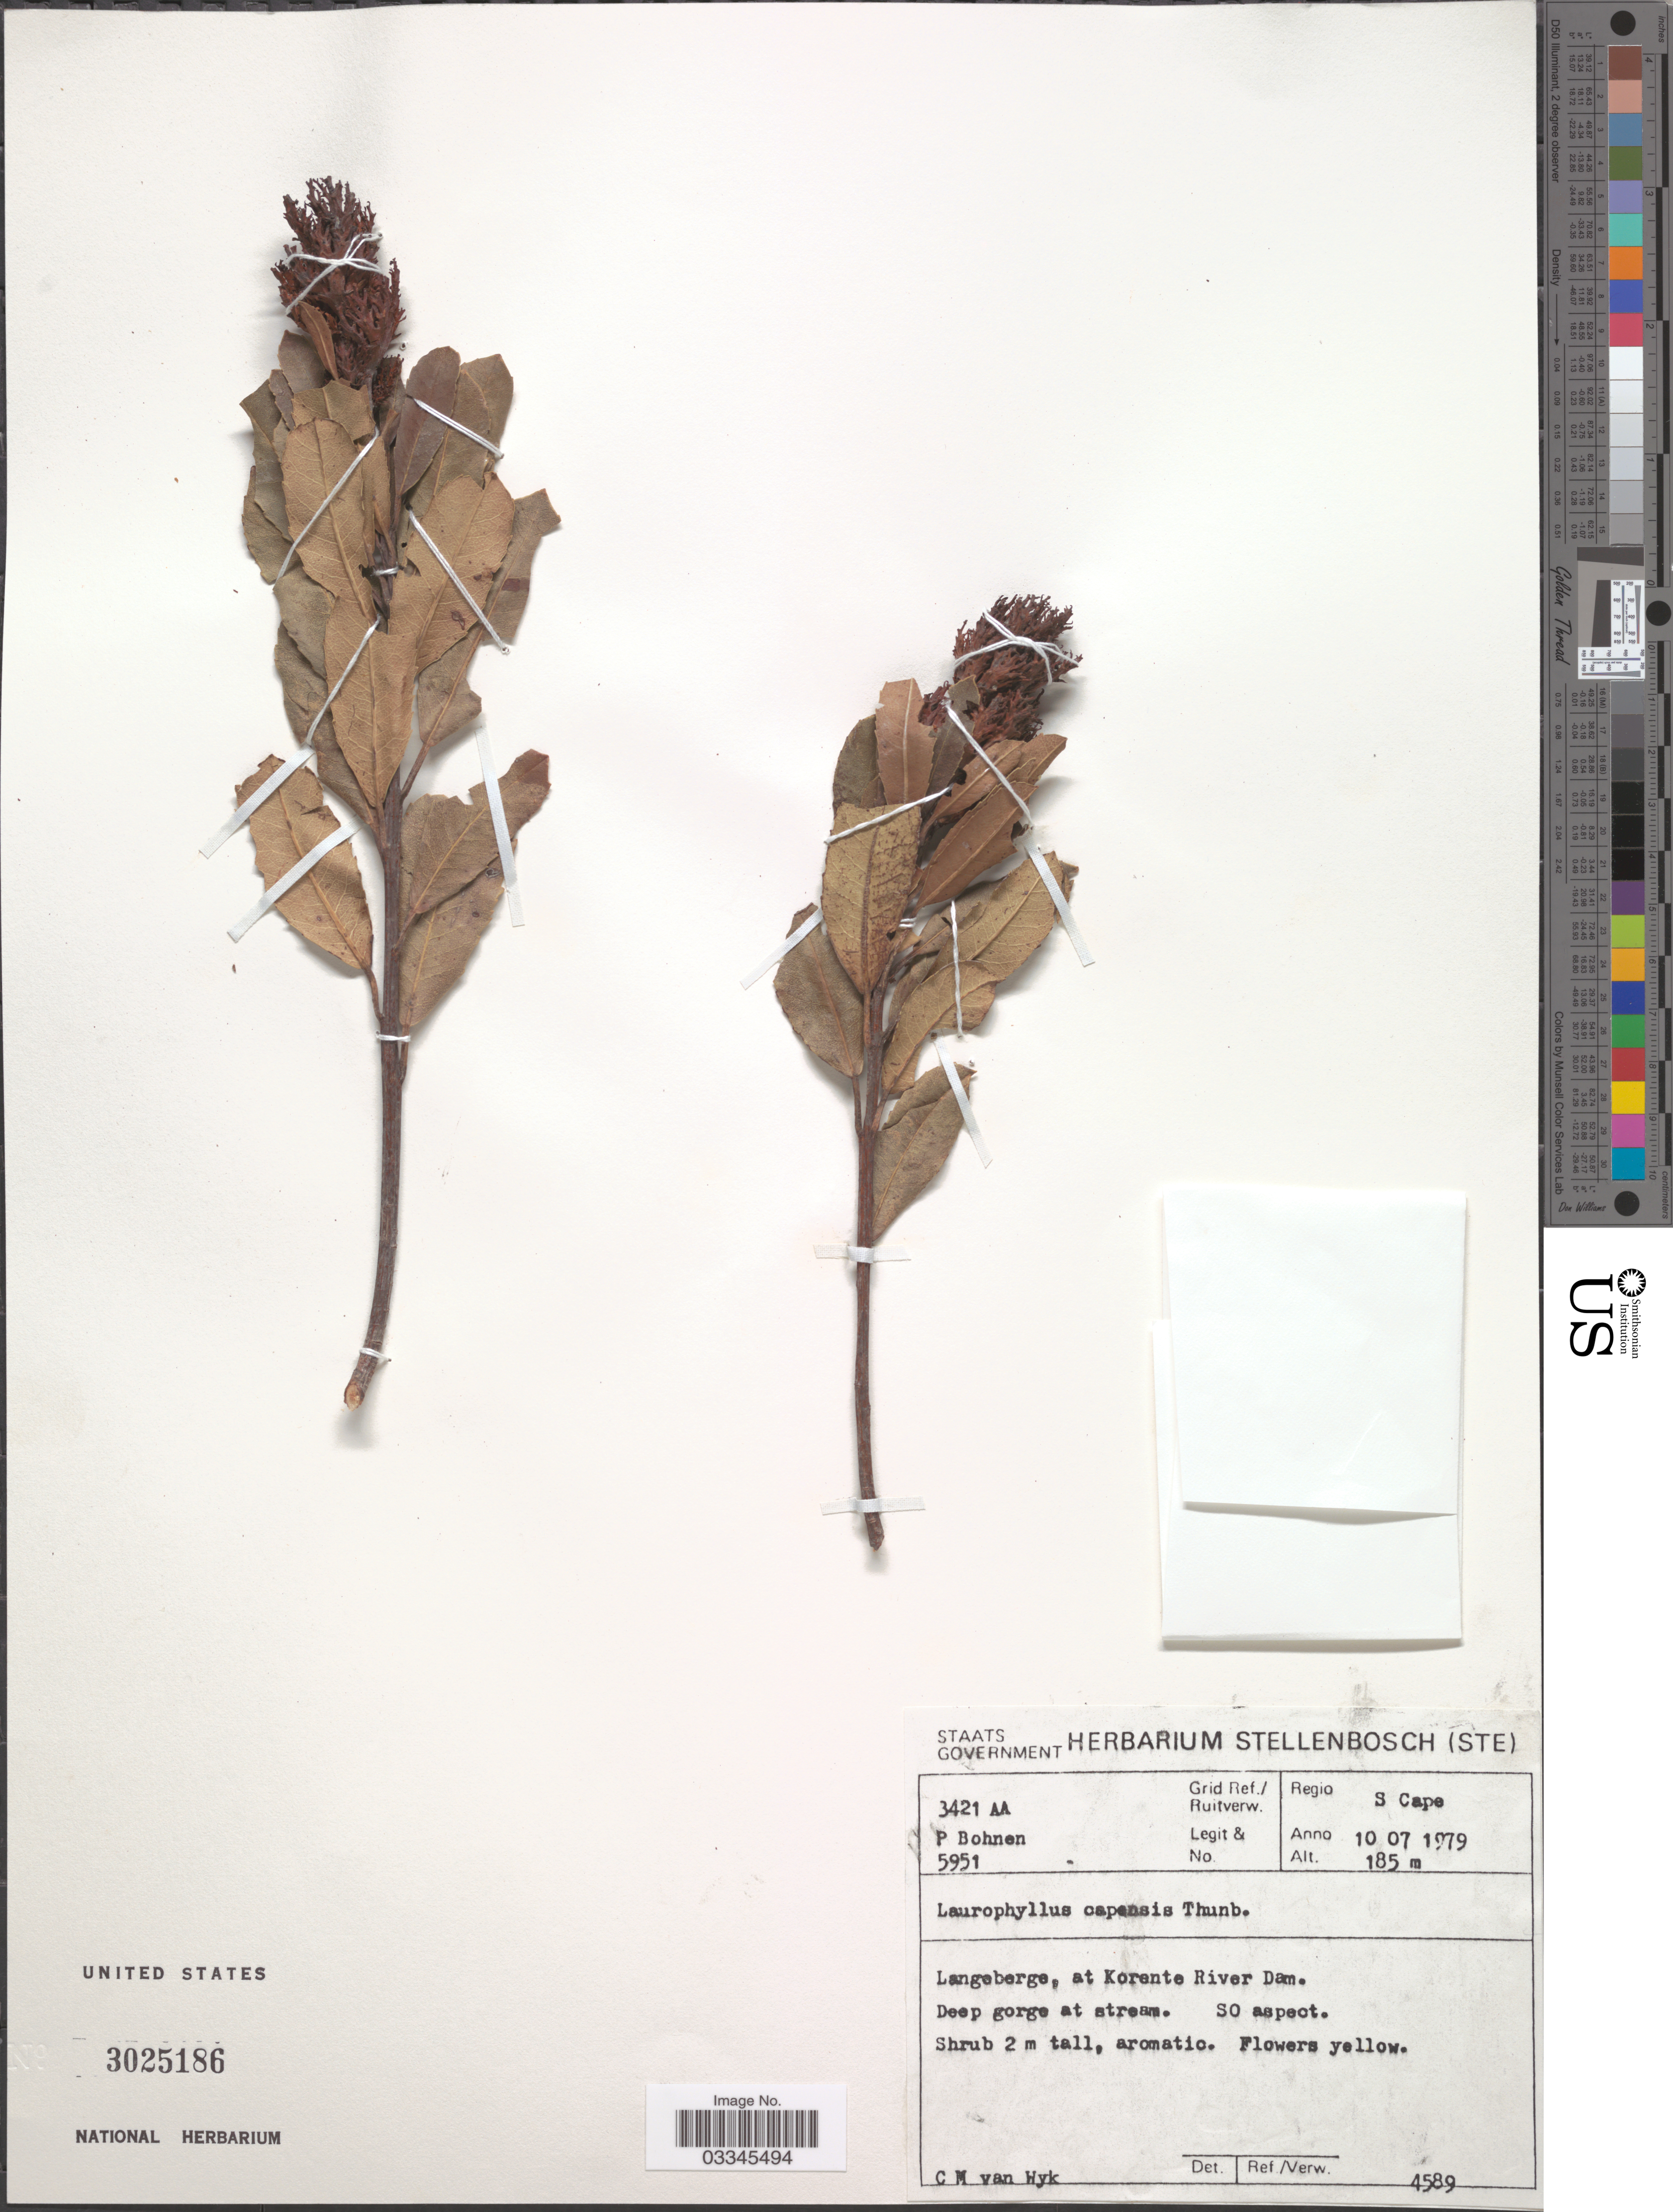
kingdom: Plantae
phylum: Tracheophyta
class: Magnoliopsida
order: Sapindales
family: Anacardiaceae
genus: Laurophyllus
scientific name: Laurophyllus capensis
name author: Thunb.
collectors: P. Bohnen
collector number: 5951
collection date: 1979-07-10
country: South Africa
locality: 3421 AA Grid Ref./ Ruitverw. Regio S Cape. Langeberge, at Korente River Dam. SO aspect.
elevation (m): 185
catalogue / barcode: US 3025186